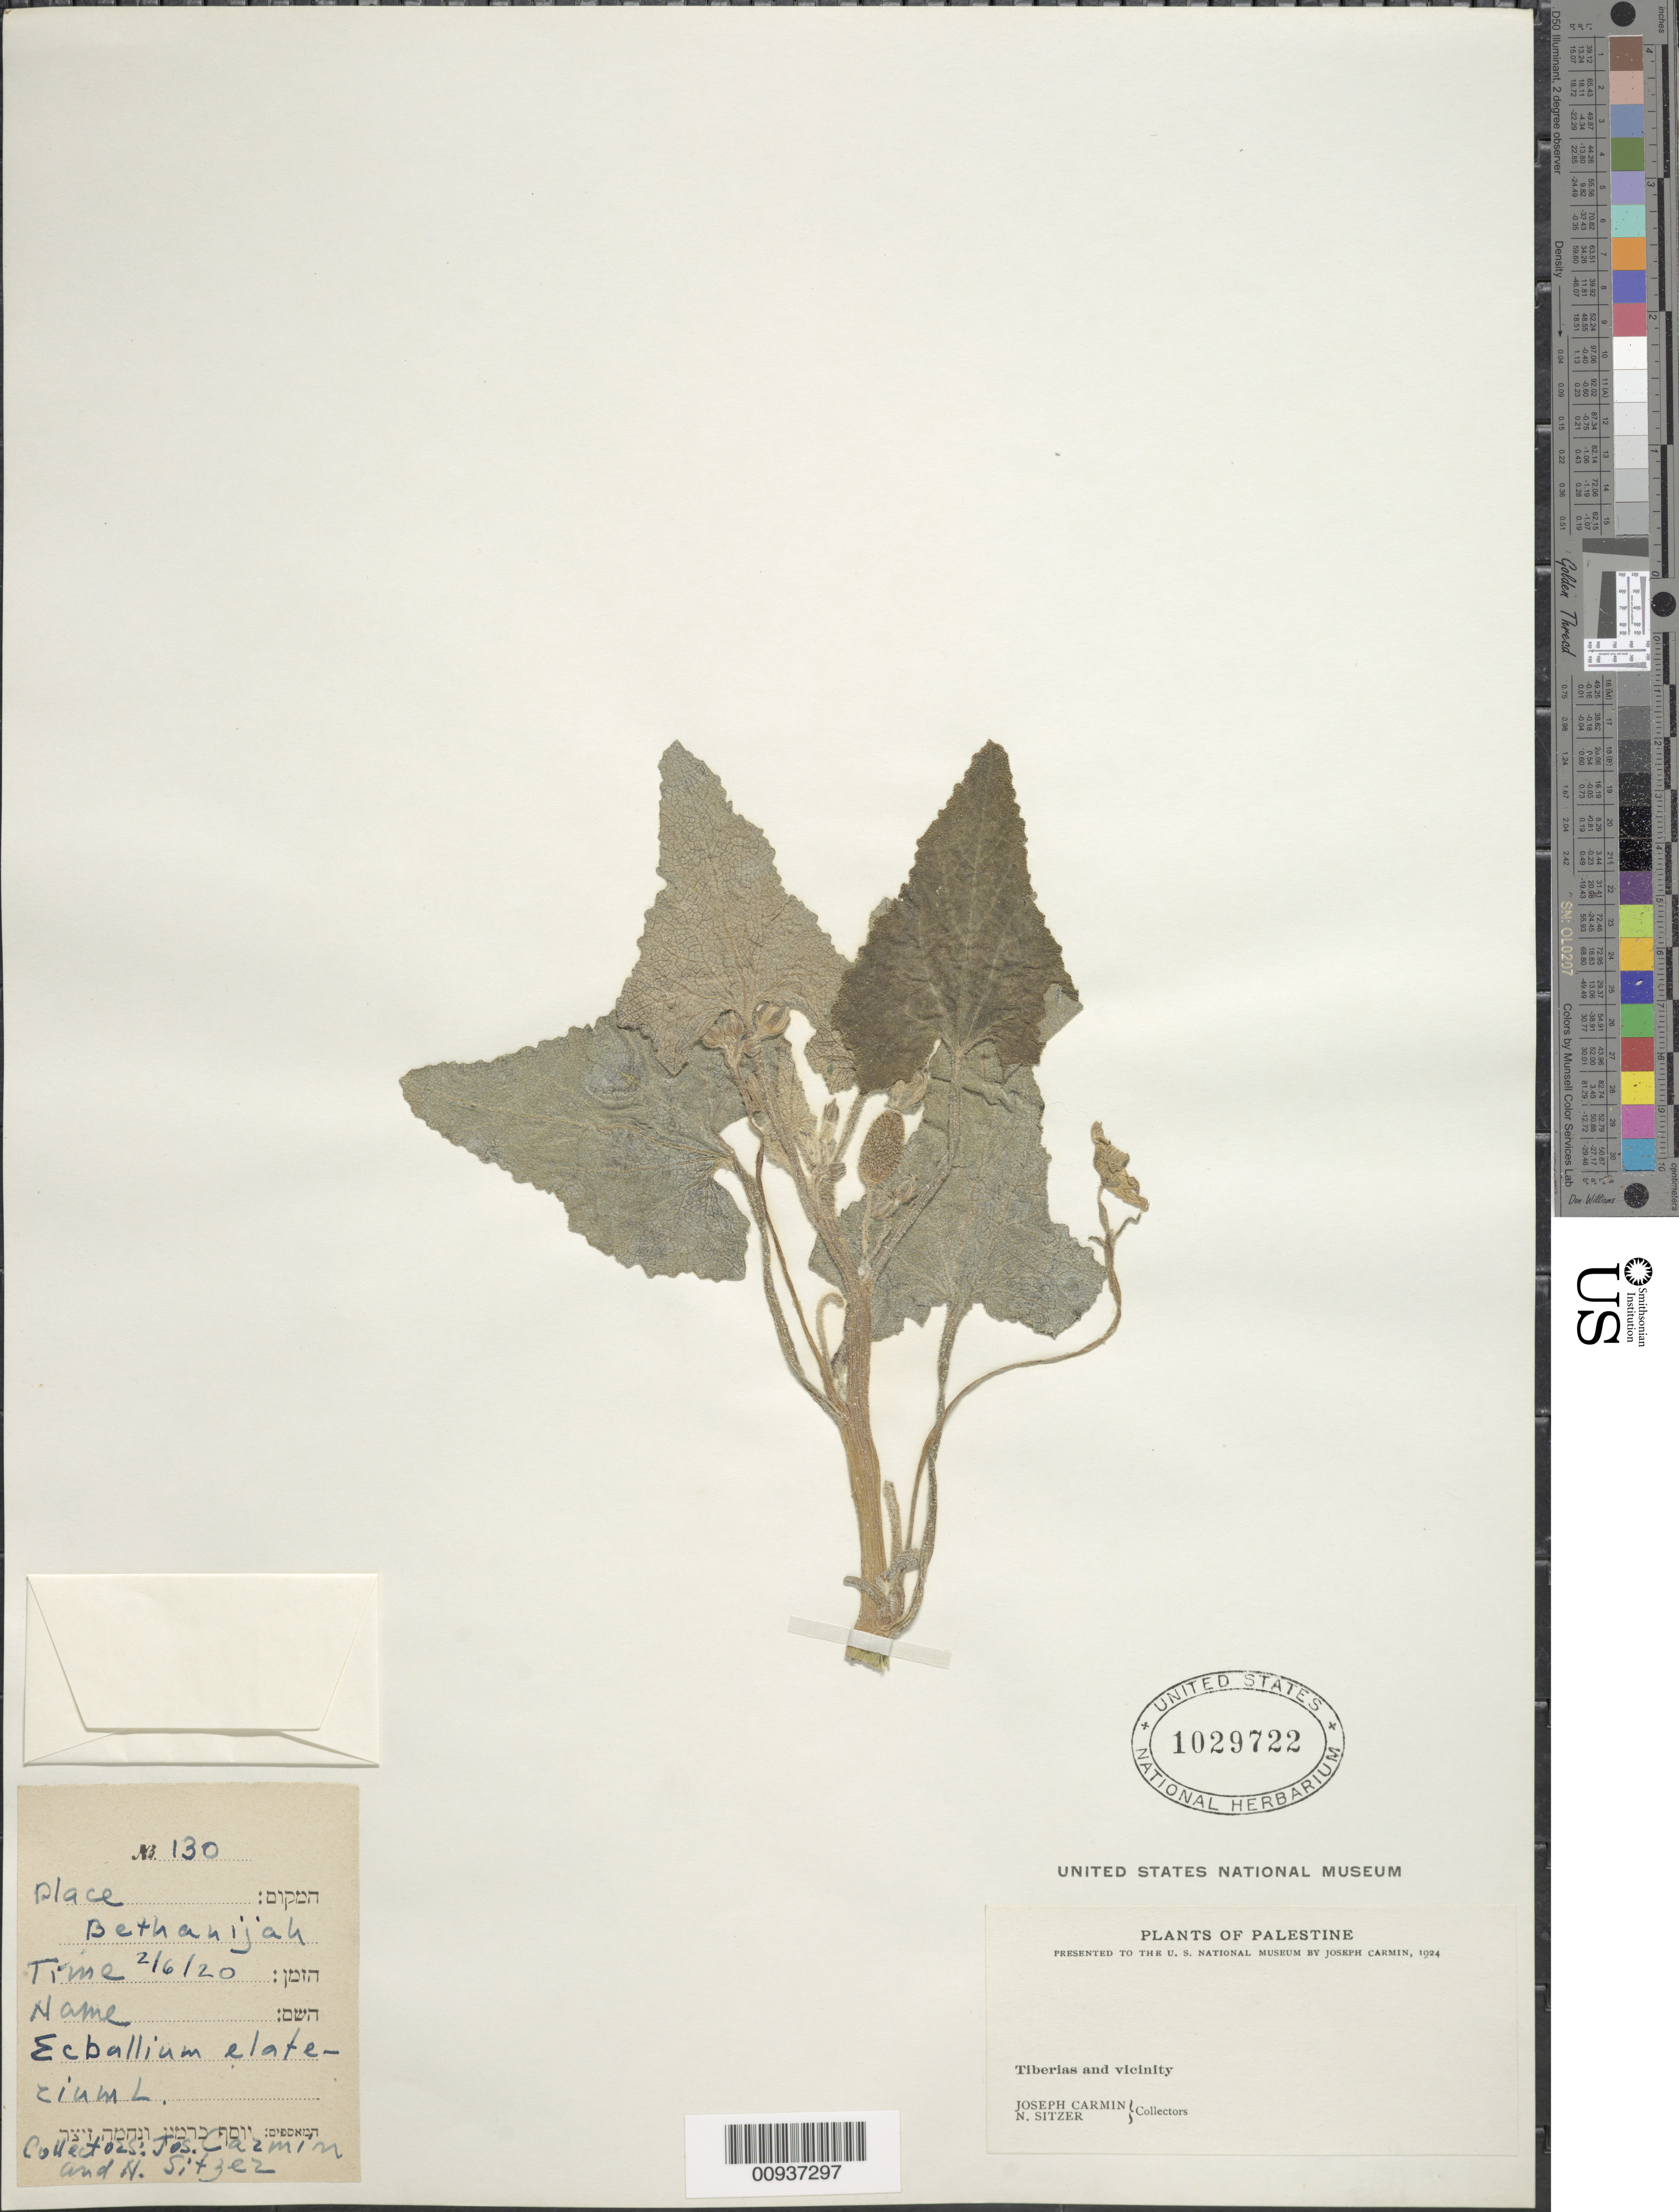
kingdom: Plantae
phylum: Tracheophyta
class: Magnoliopsida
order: Cucurbitales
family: Cucurbitaceae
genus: Ecballium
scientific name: Ecballium elaterium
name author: (L.) A. Rich.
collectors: J. Carmin & N. Sitzer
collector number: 130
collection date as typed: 06 Feb 1920 or 02 Jun 1920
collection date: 1920-02-06 or 1920-06-02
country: Israel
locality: Tiberias and vicinity: Bethanijah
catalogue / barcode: US 1029722